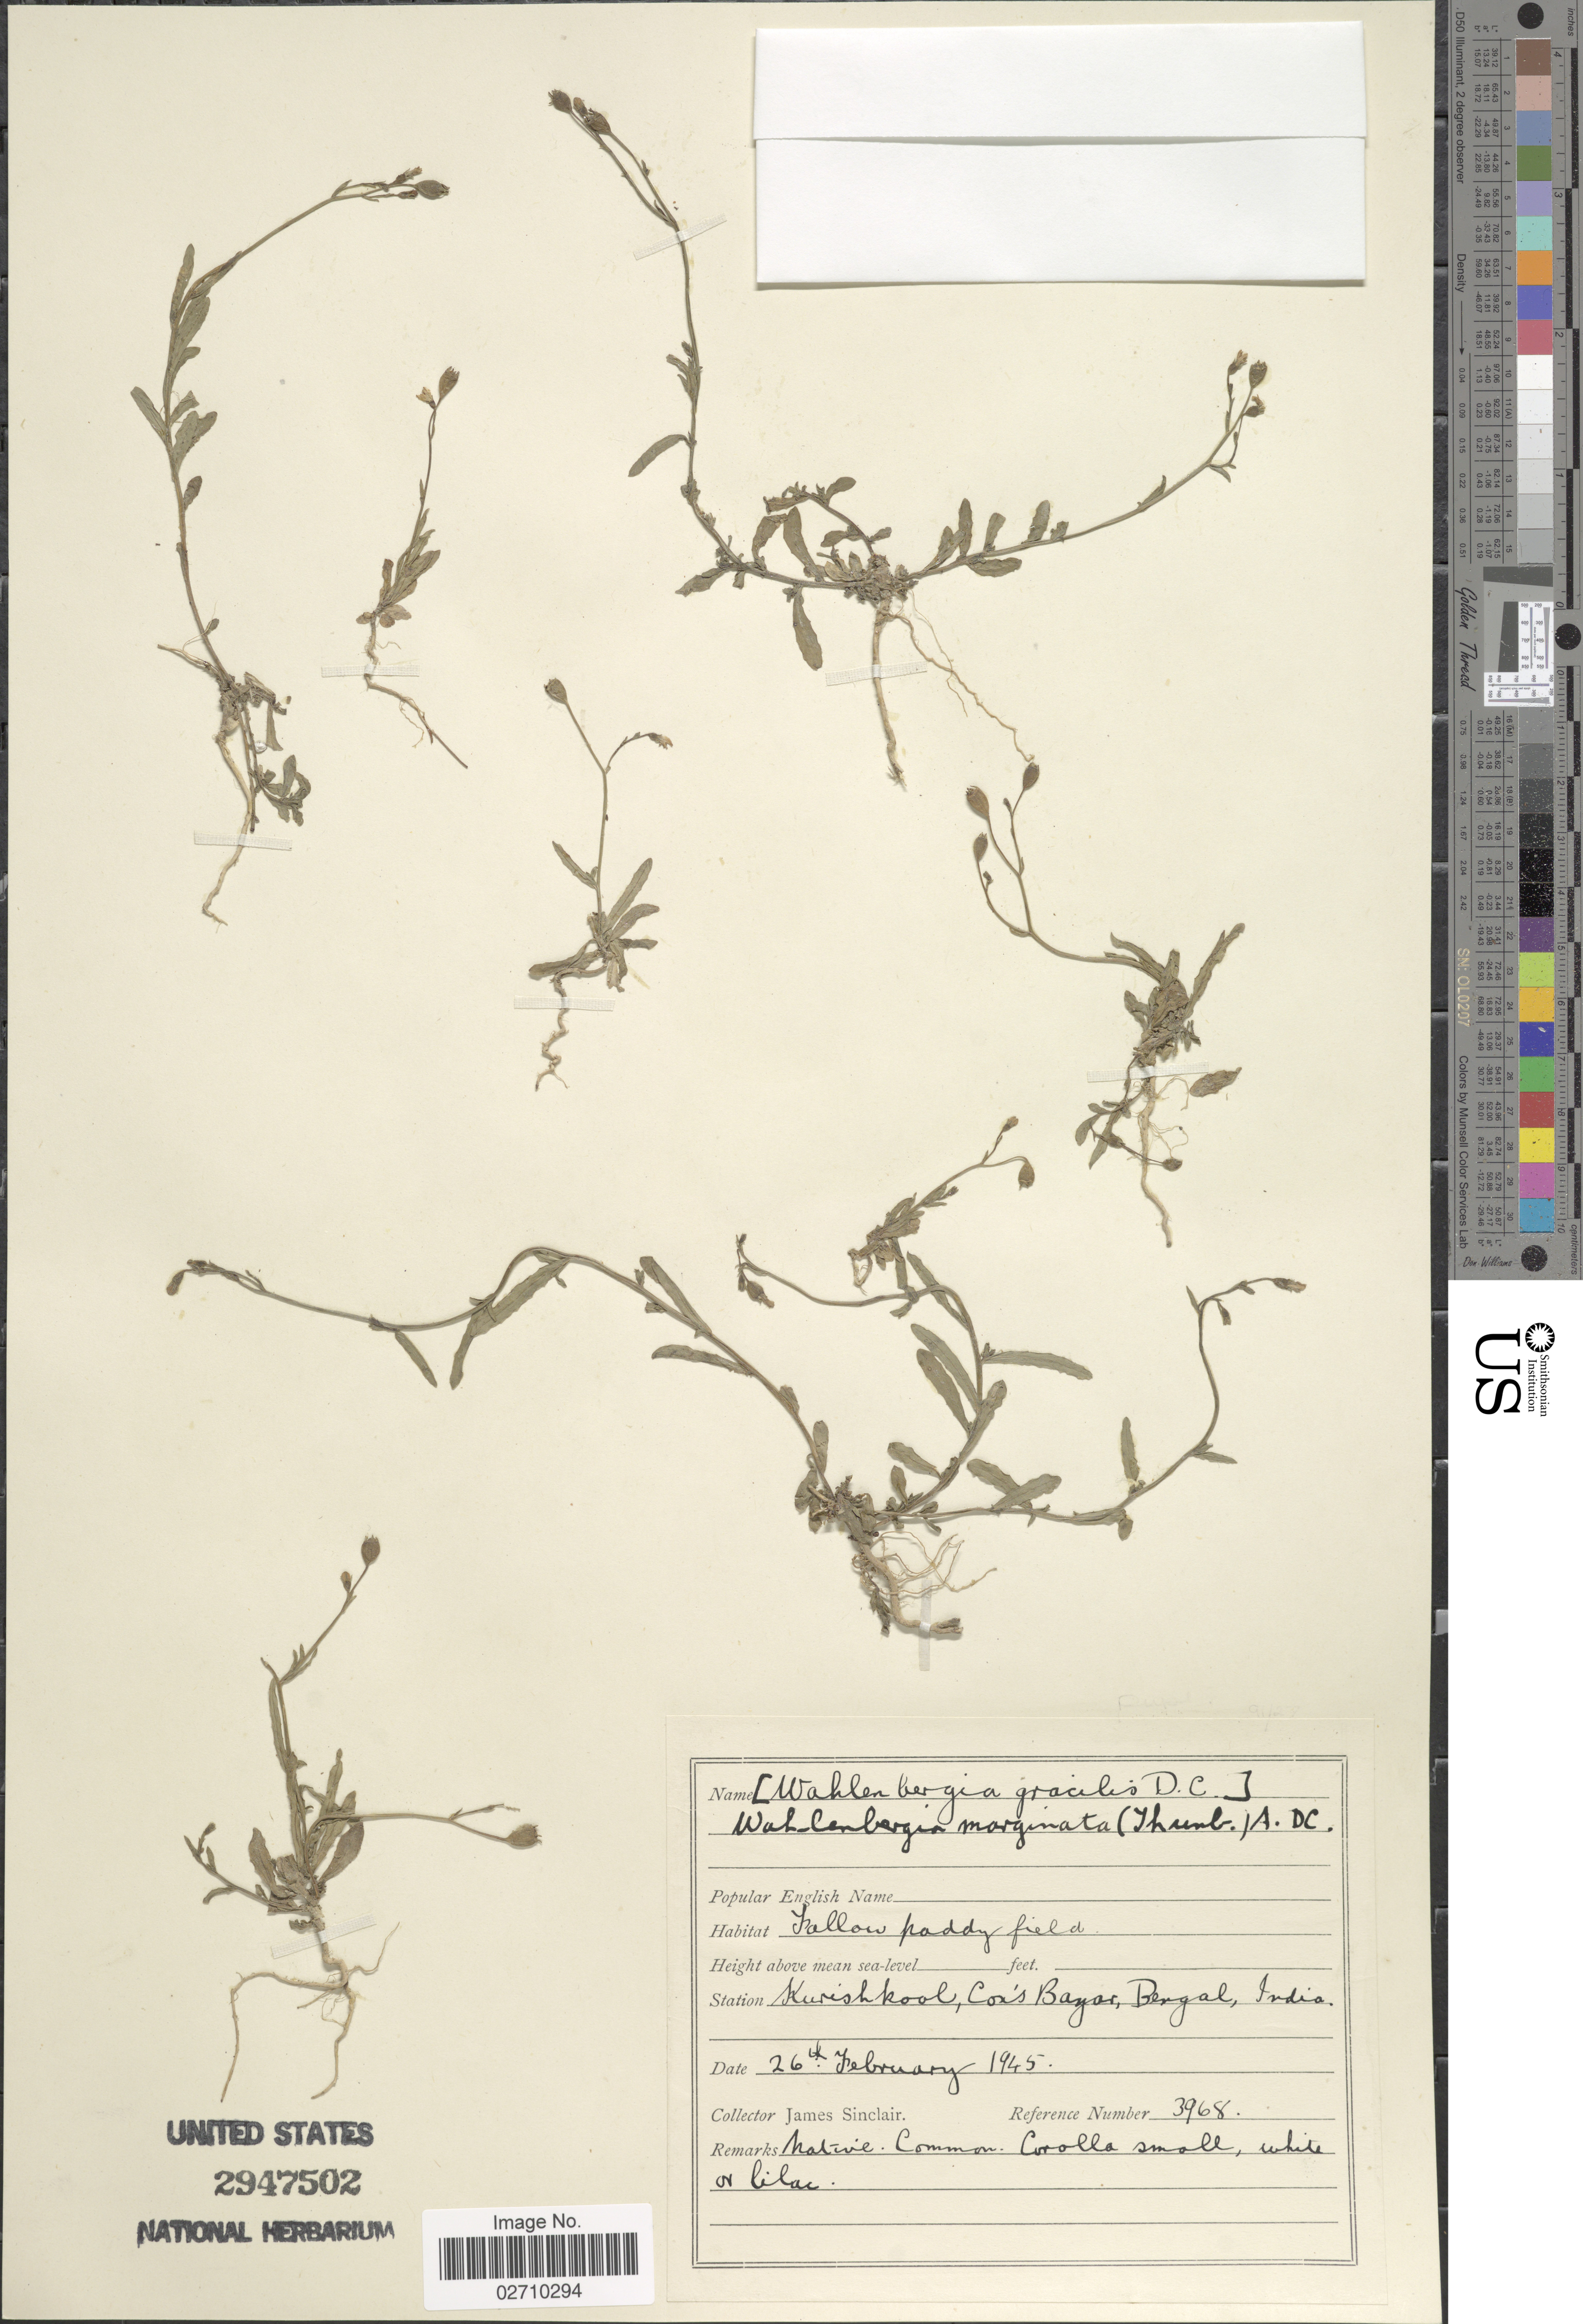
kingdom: Plantae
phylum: Tracheophyta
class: Magnoliopsida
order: Asterales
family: Campanulaceae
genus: Wahlenbergia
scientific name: Wahlenbergia marginata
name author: (Thunb.) A. DC.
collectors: J. Sinclair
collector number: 3968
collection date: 1945-02-26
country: Bangladesh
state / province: Chittagong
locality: Kurish kool, Cox's Bazar, Bengal.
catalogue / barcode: US 2947502